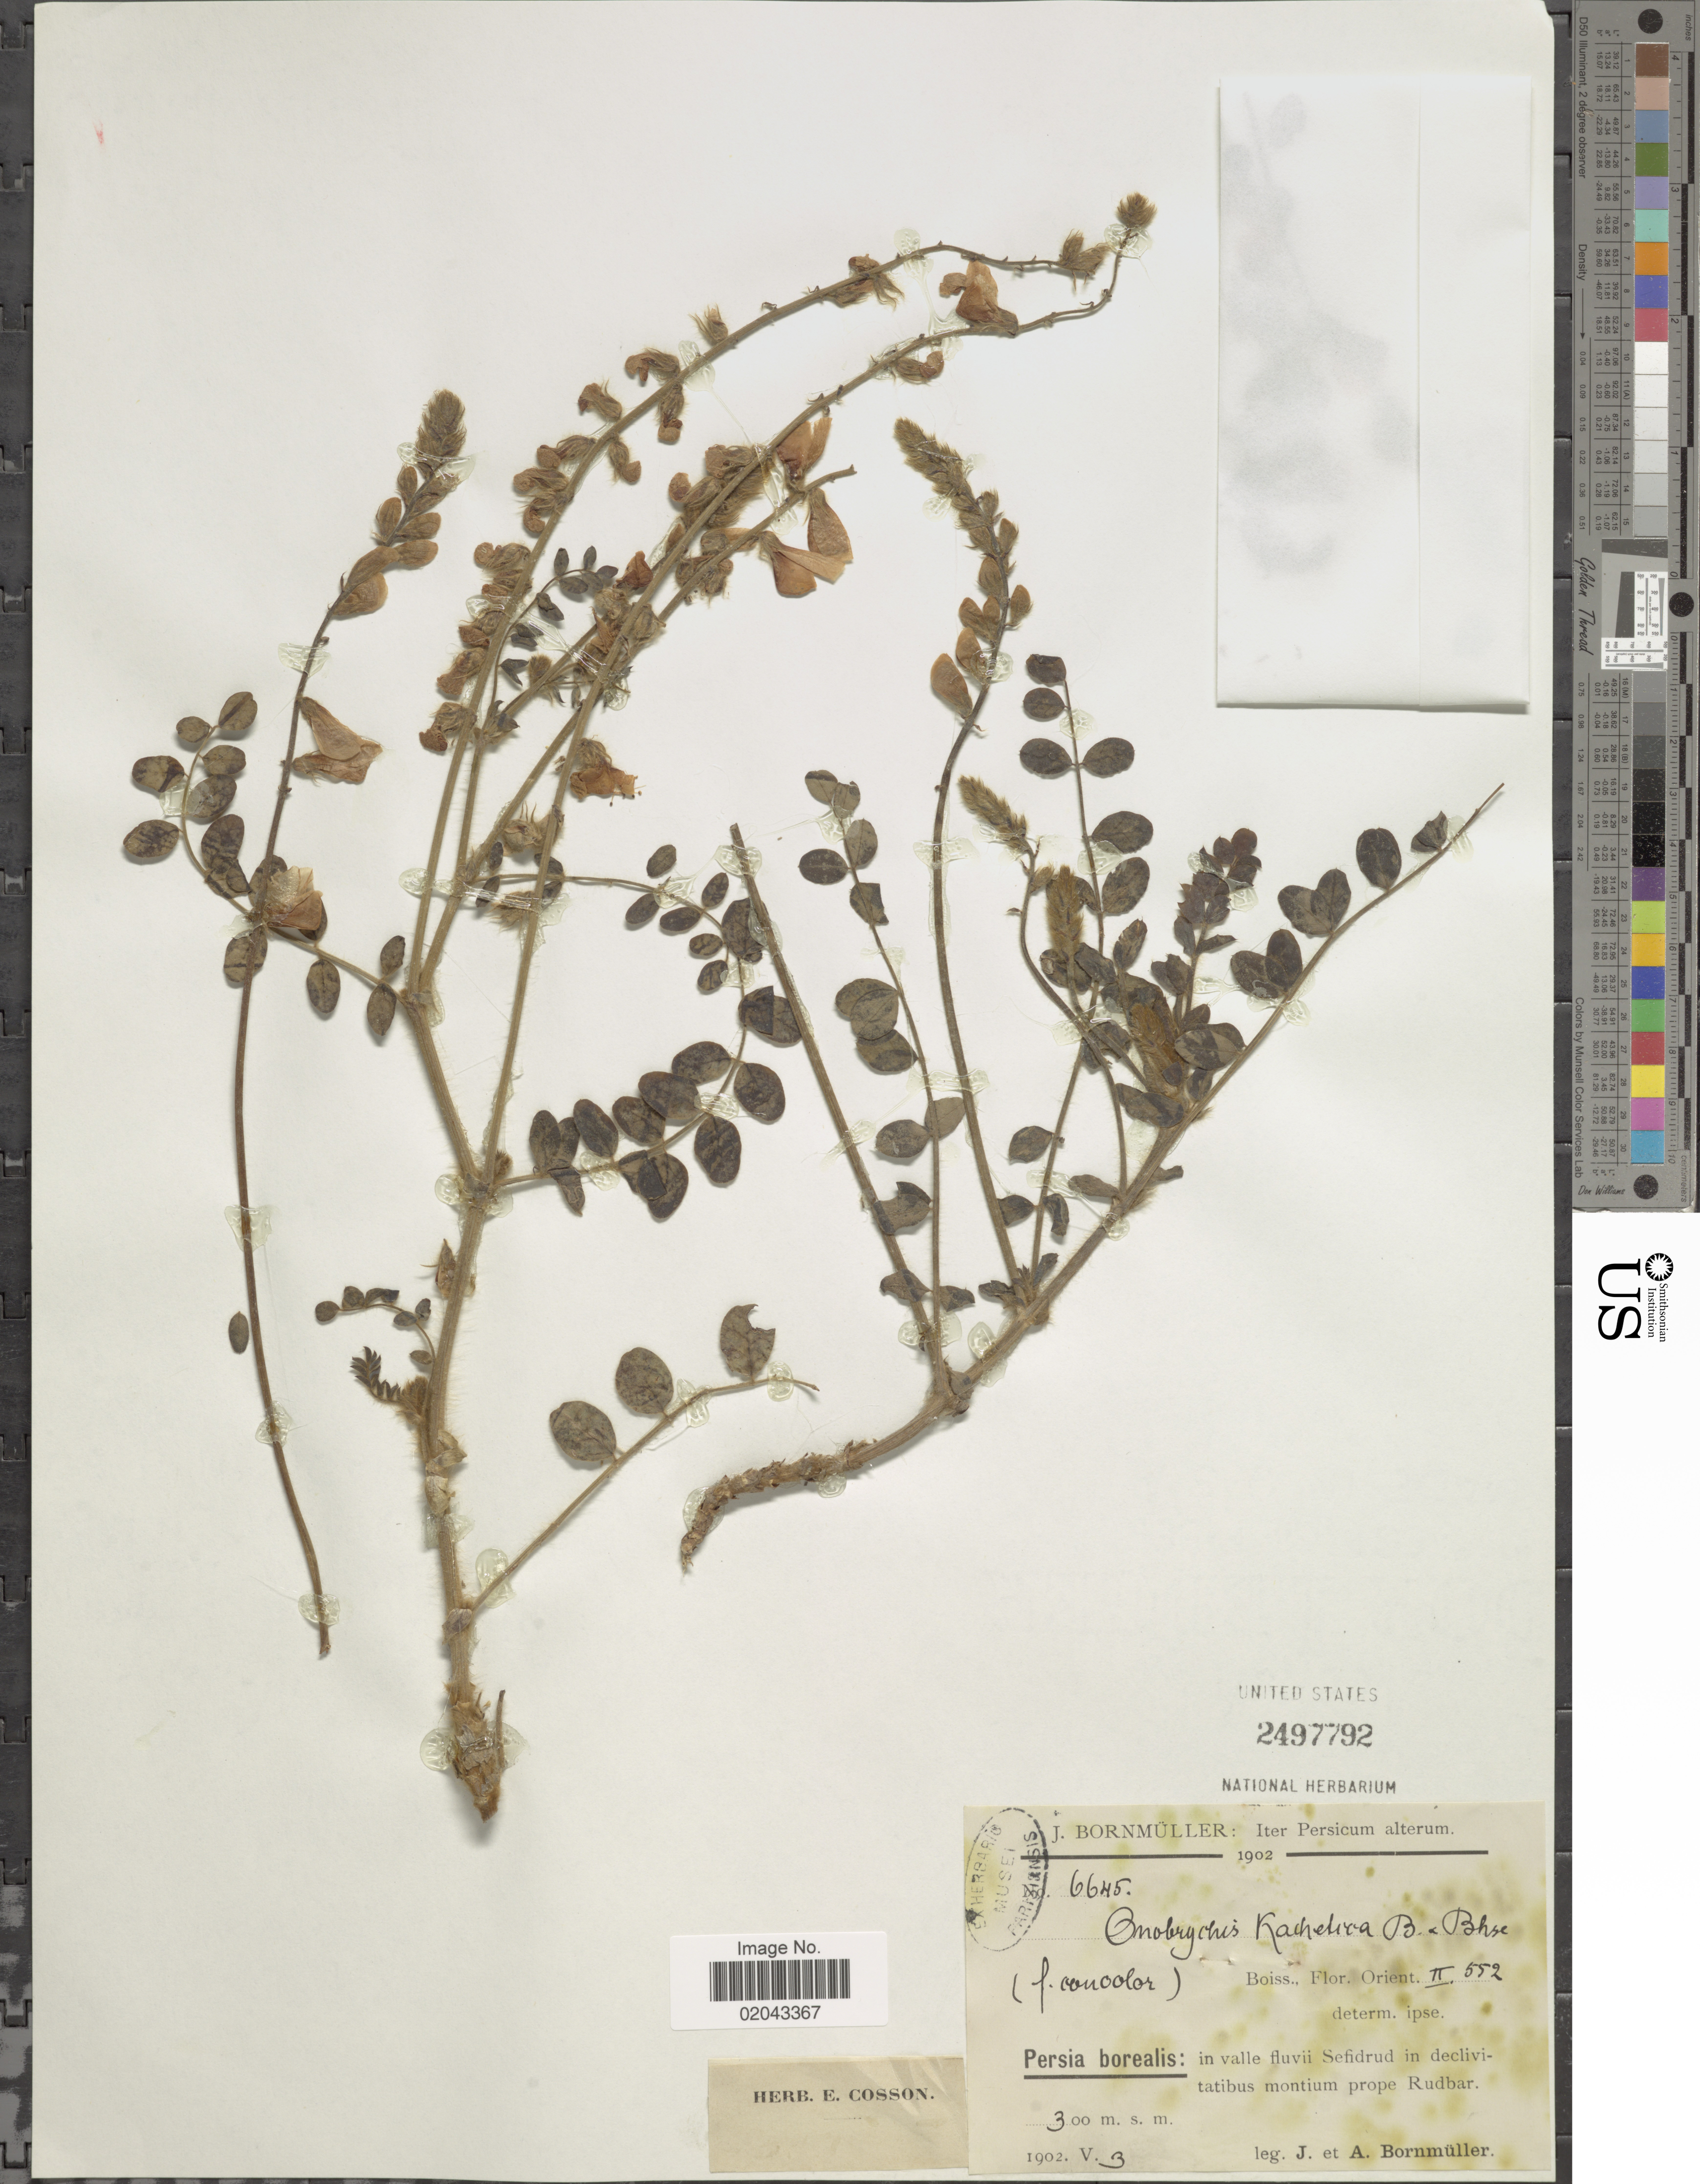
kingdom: Plantae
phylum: Tracheophyta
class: Magnoliopsida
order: Fabales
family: Fabaceae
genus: Onobrychis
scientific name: Onobrychis kachetica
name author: Boiss. & Buhse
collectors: J. Bornmüller & A. Bornmüller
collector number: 6645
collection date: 1902-05-03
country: Iran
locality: Iter Persicum alterum, Persia borealis: in valle fluvii Sefidrud in declivitatibus montinum prope Rudbar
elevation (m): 300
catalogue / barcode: US 2497792